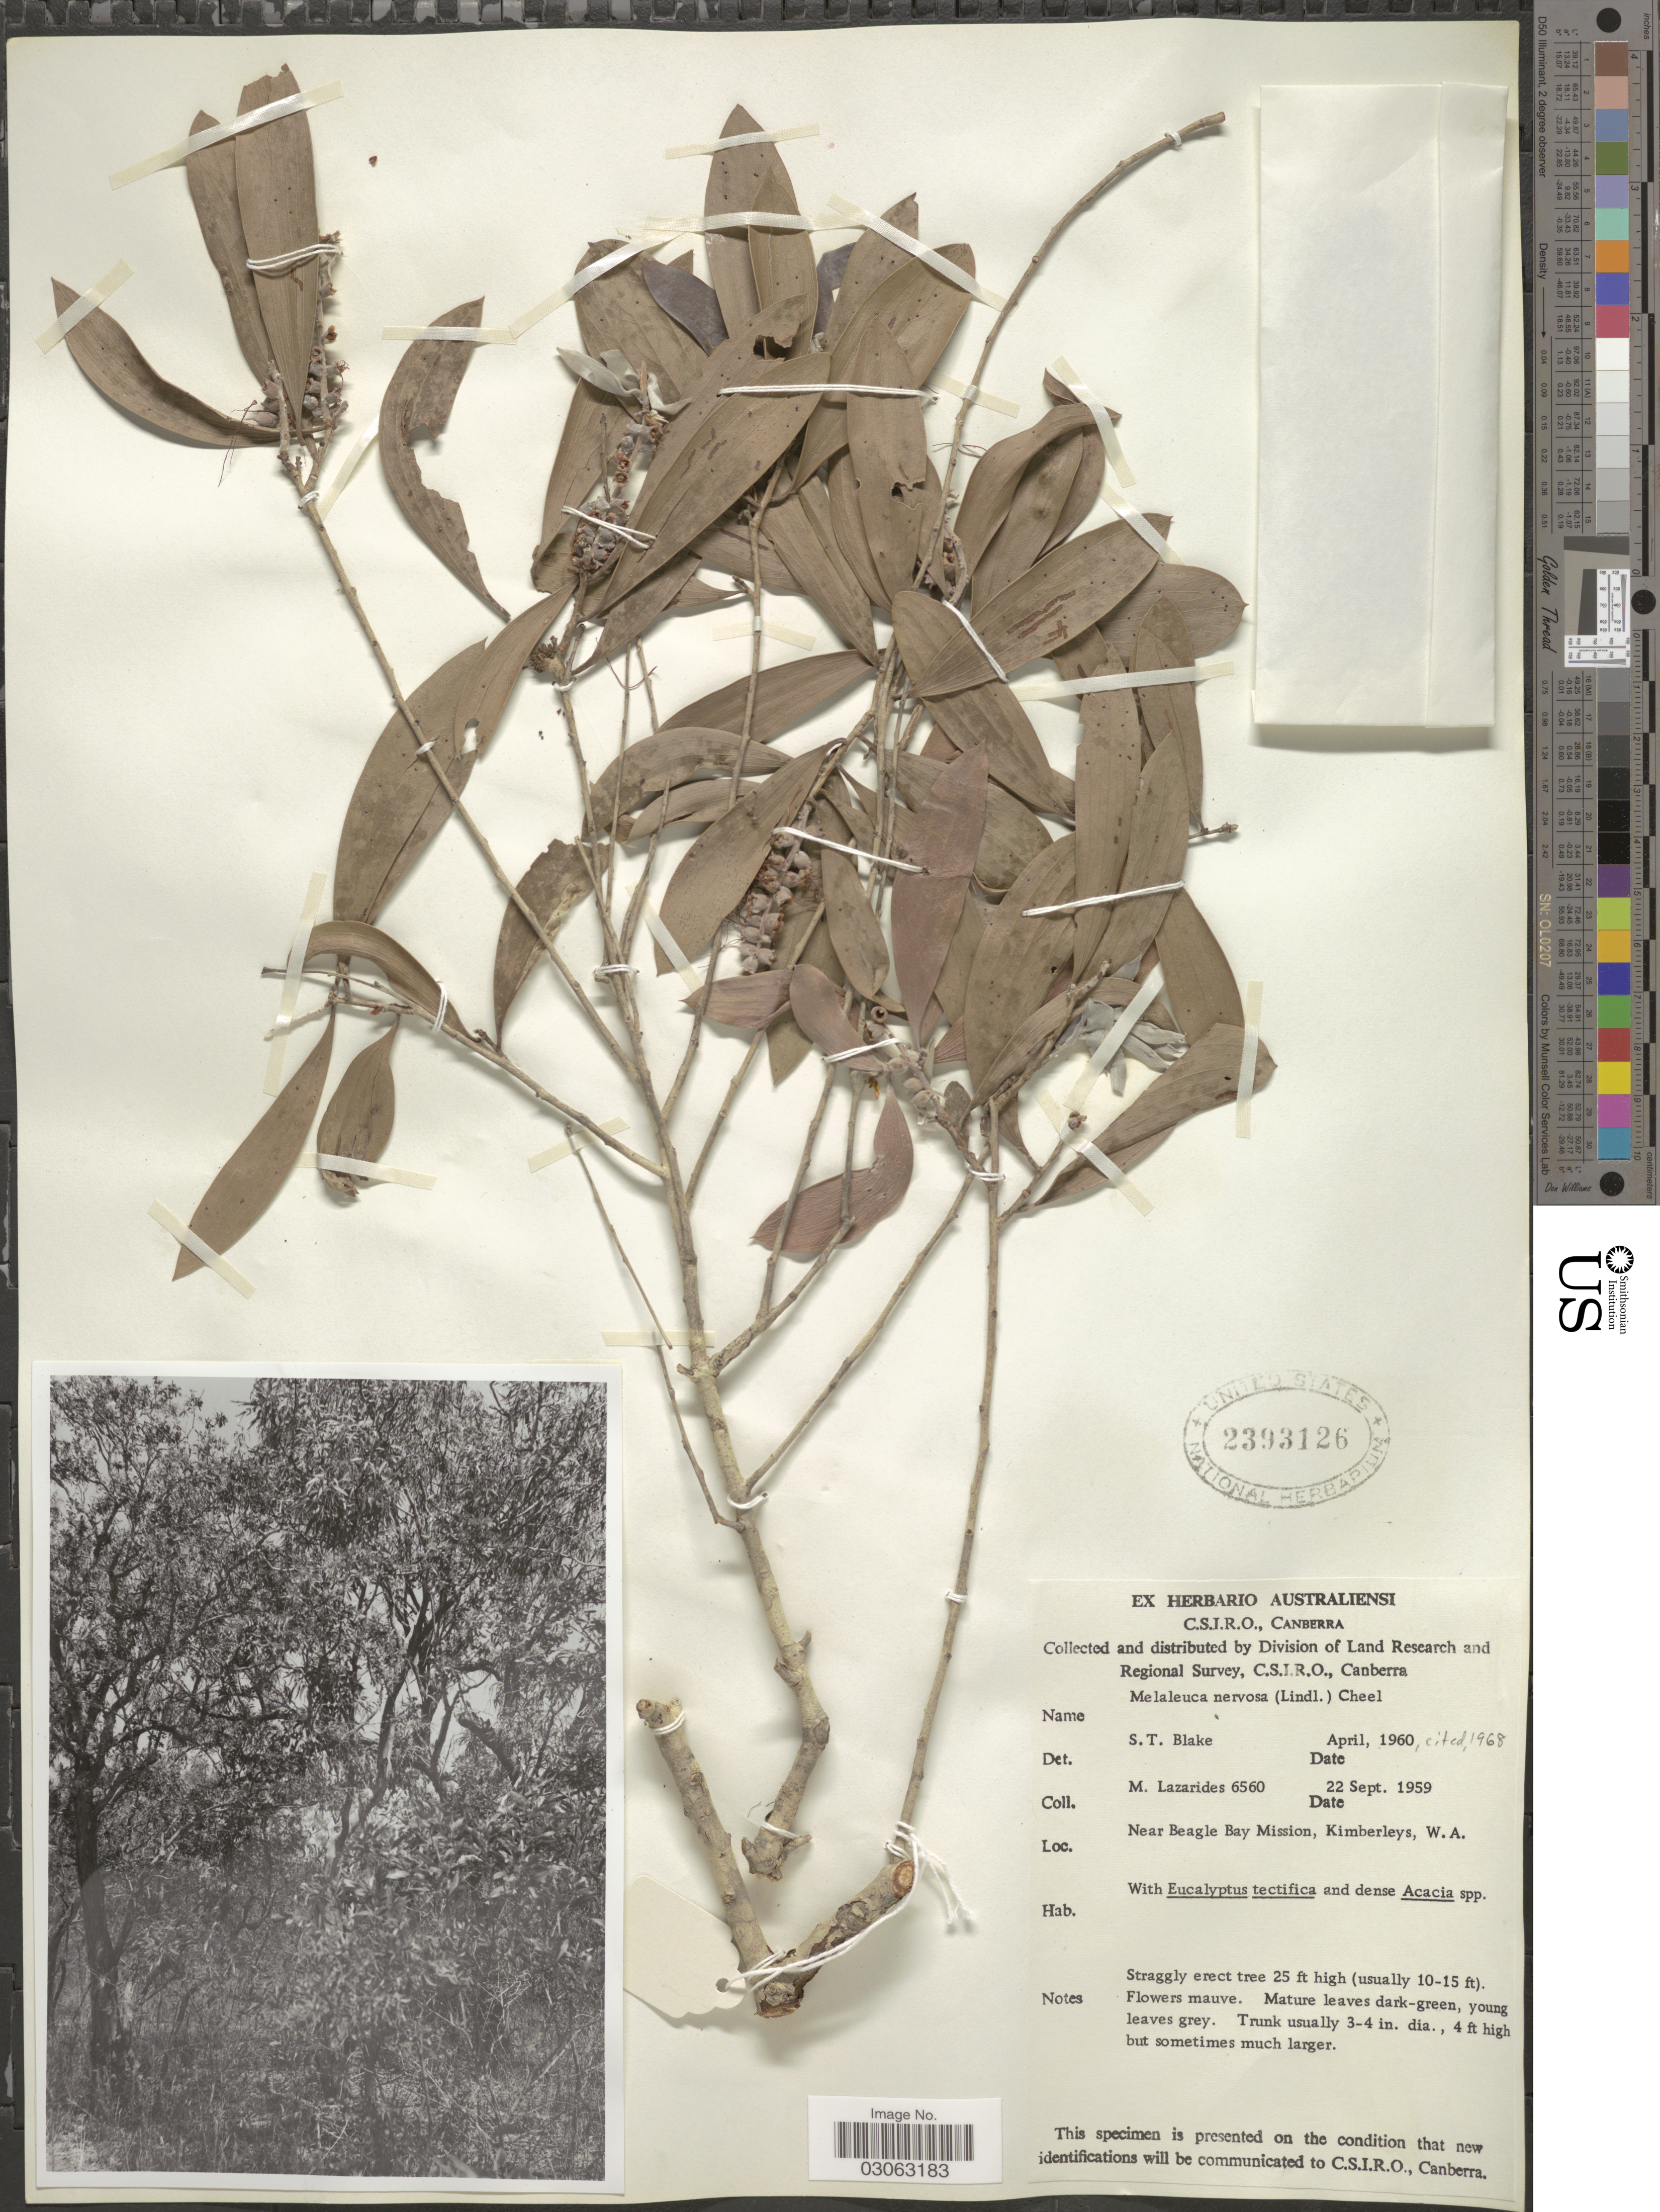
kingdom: Plantae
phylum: Tracheophyta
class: Magnoliopsida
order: Myrtales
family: Myrtaceae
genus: Melaleuca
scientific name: Melaleuca nervosa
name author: (Lindl.) Cheel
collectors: M. Lazarides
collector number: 6560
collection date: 1959-09-22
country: Australia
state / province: Western Australia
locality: Near Beagle Bay Mission, Kimberleys, W. A.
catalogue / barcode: US 2393126